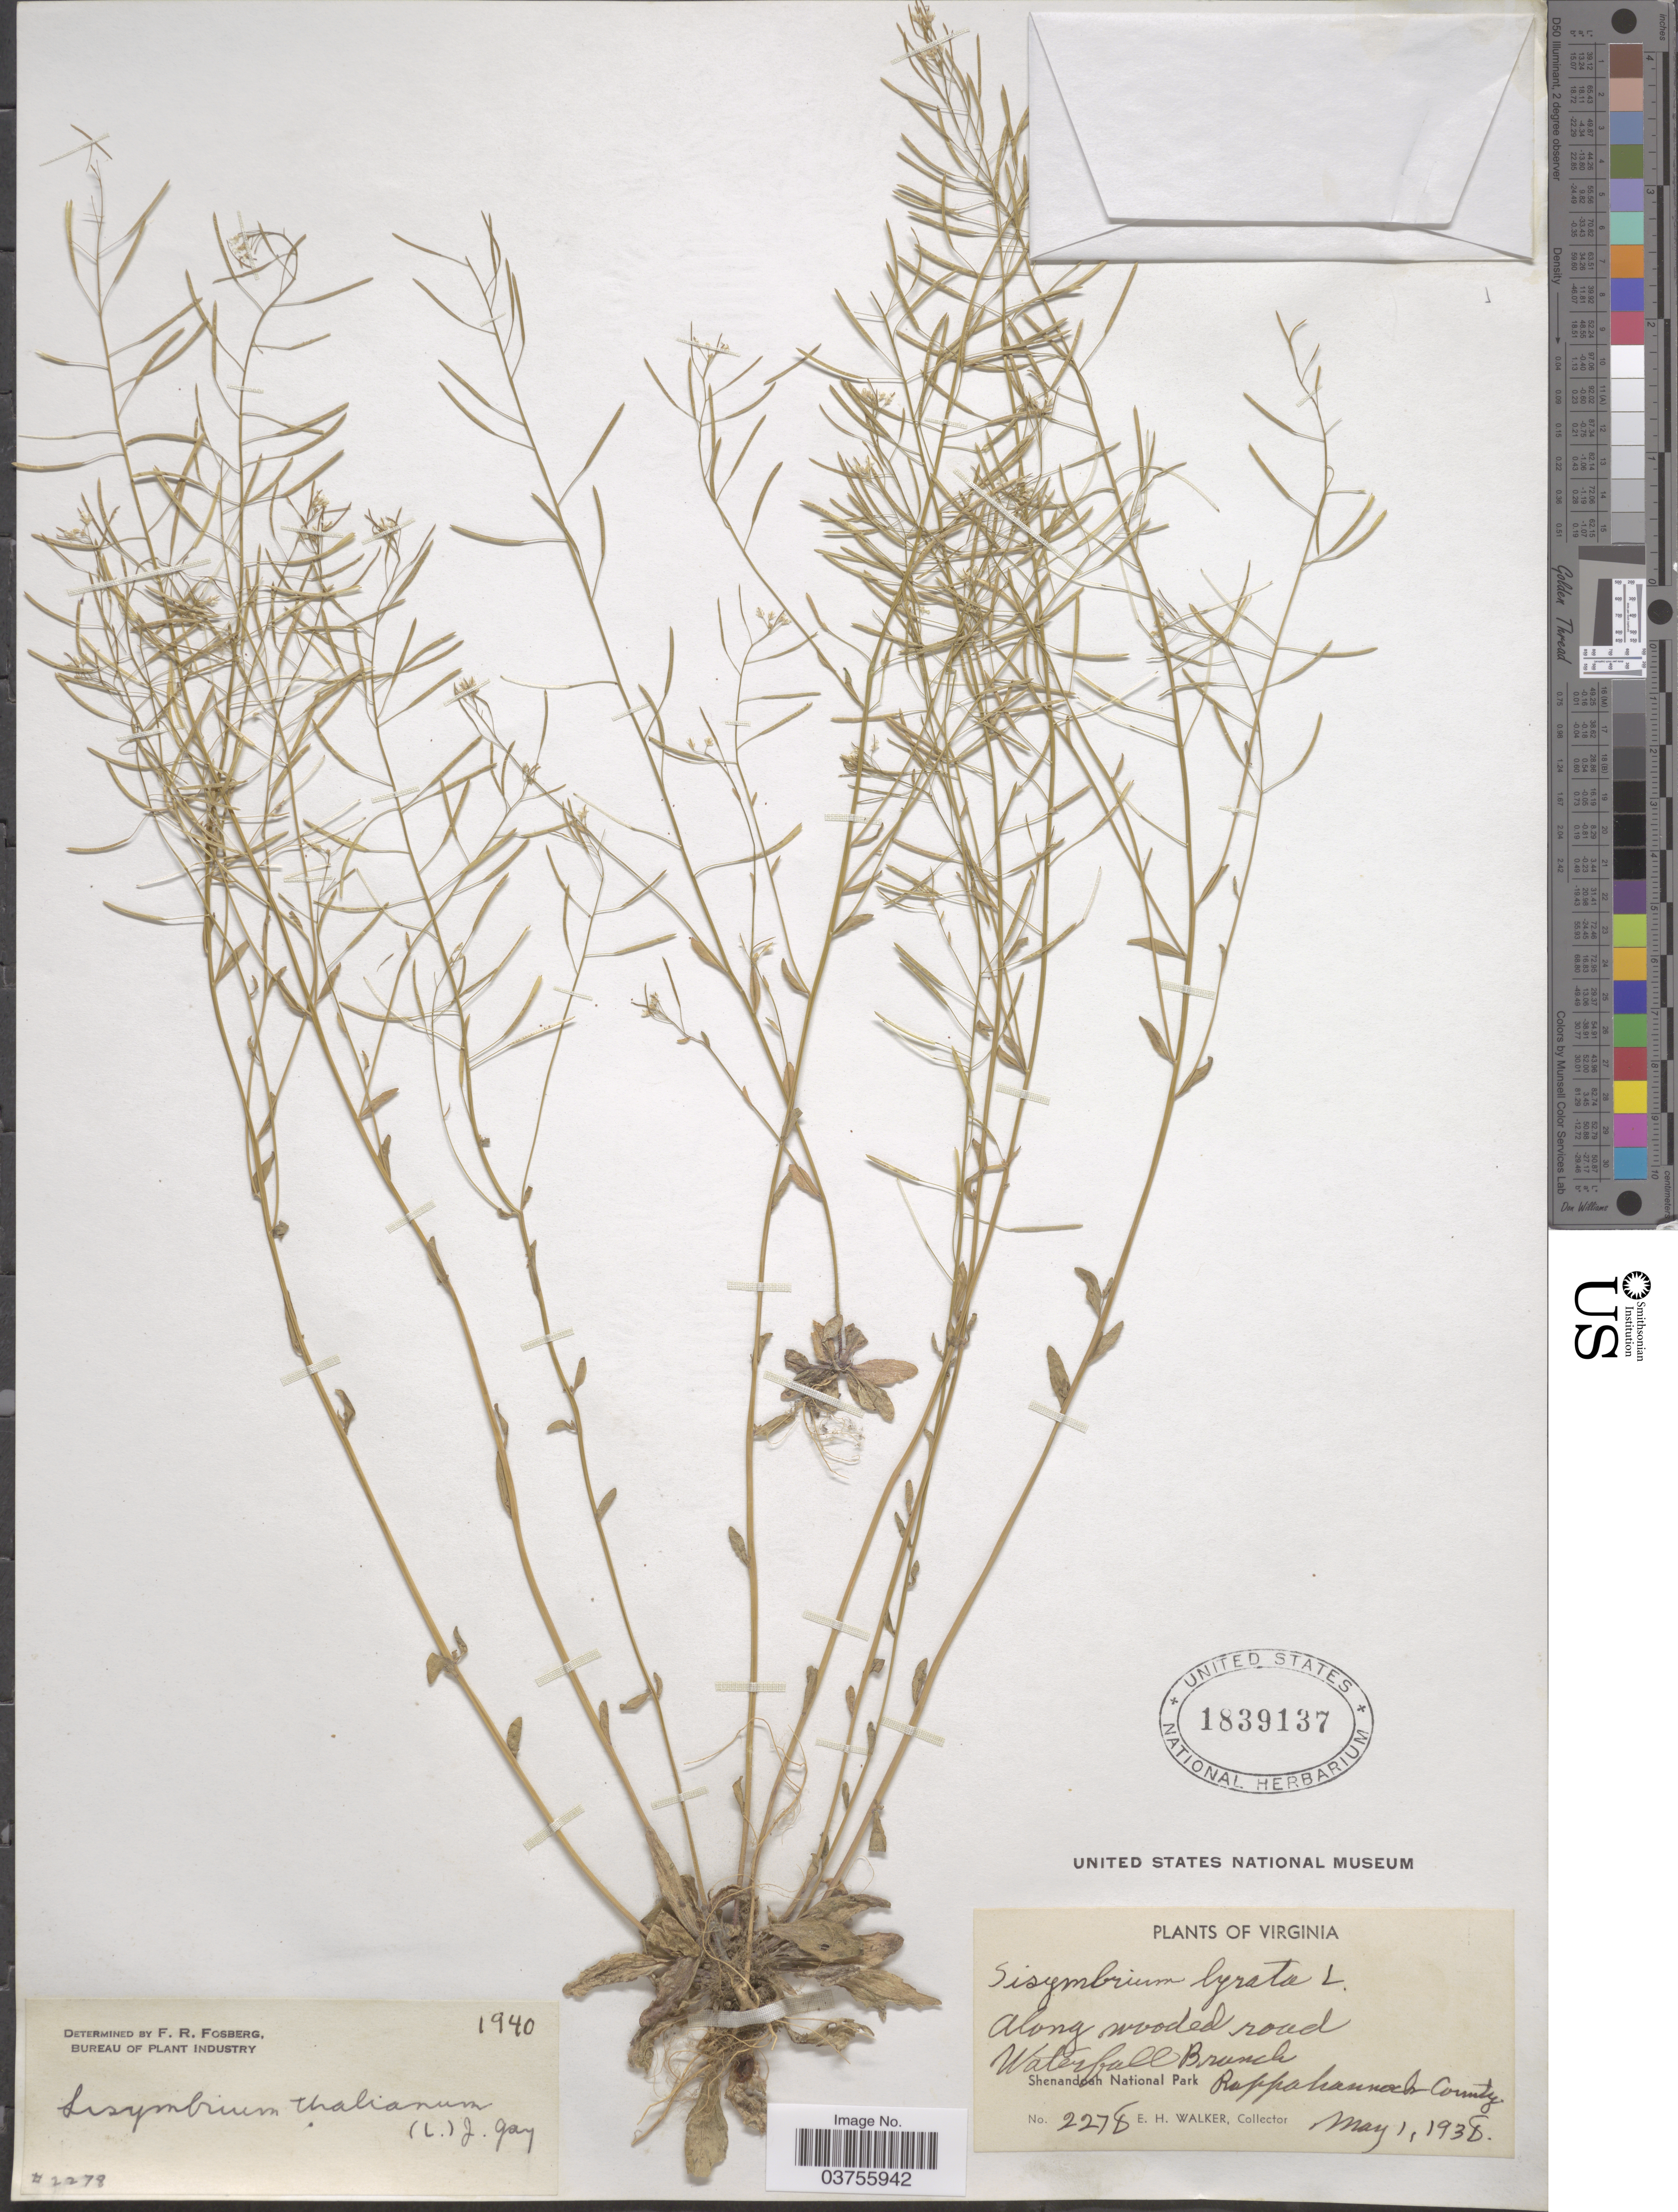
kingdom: Plantae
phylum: Tracheophyta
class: Magnoliopsida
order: Brassicales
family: Brassicaceae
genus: Arabidopsis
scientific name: Arabidopsis thaliana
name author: (L.) Heynh.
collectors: E. H. Walker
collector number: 2278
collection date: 1938-05-01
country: United States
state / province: Virginia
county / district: Rappahannock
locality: Along wooded road. Waterfall Branch. Shenandoah National Park.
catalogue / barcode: US 1839137